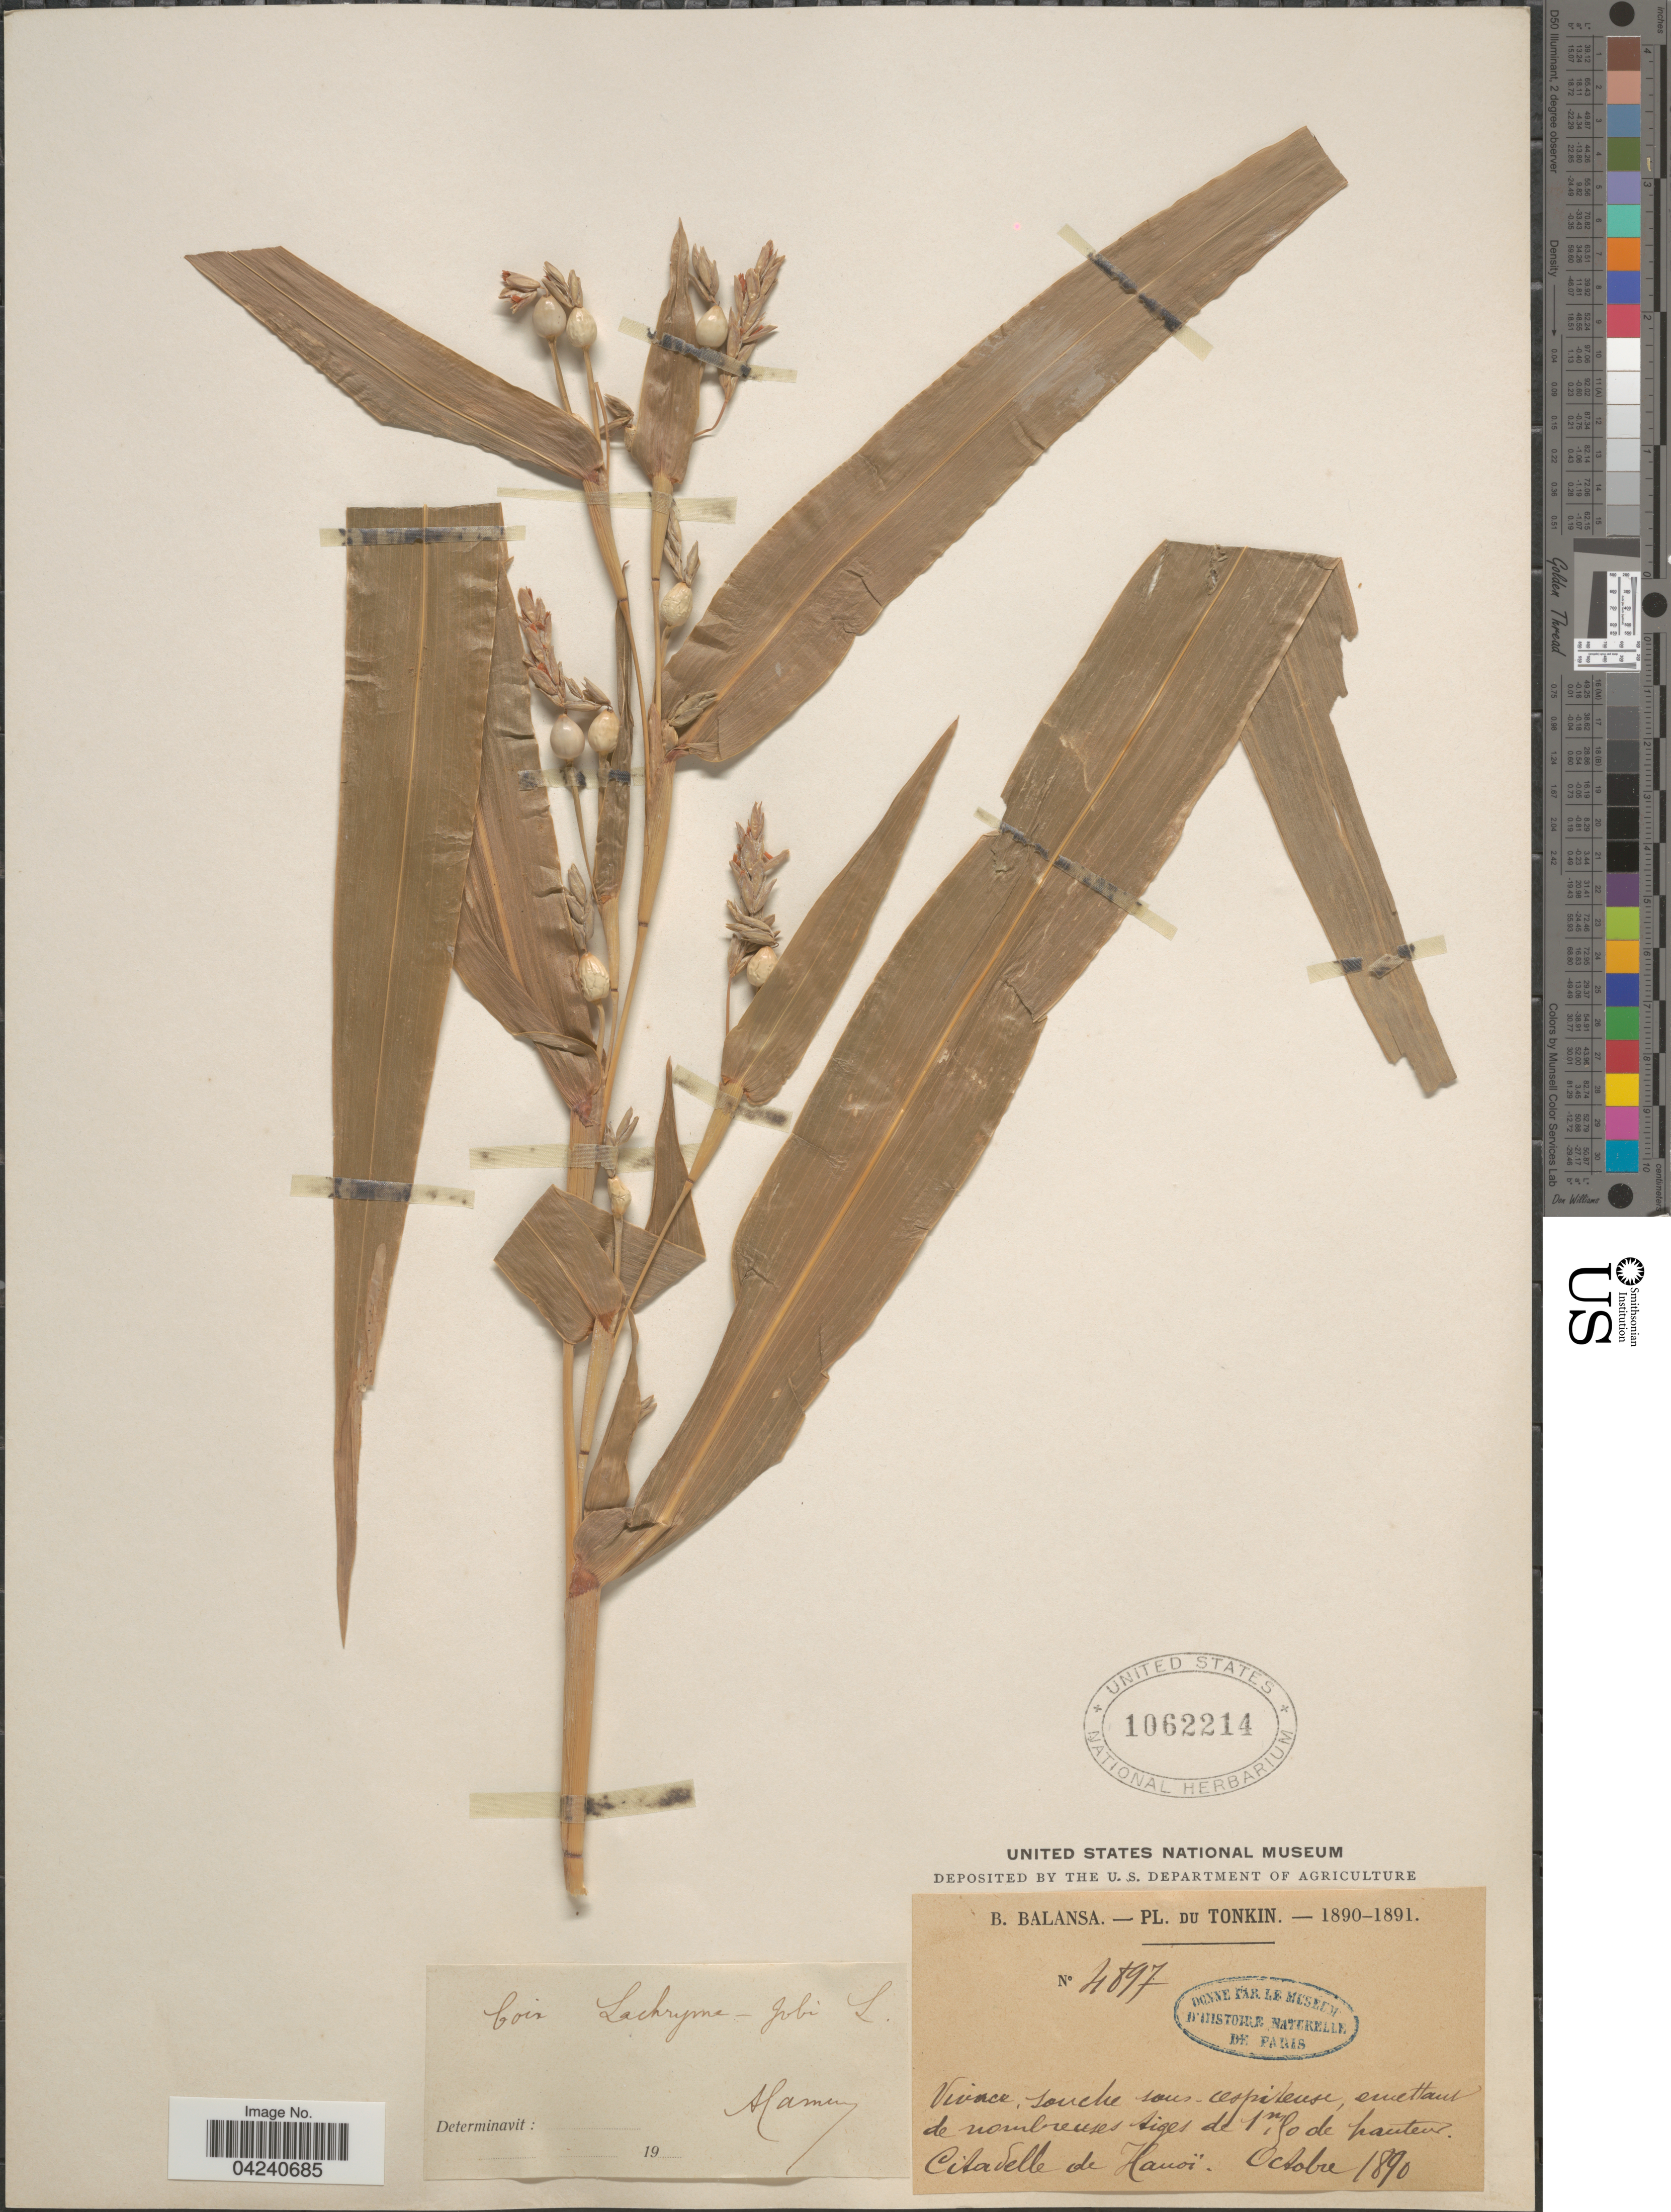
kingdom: Plantae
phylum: Tracheophyta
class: Liliopsida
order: Poales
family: Poaceae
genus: Coix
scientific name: Coix lacryma-jobi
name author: L.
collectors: B. Balansa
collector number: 4897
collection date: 1890-10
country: Vietnam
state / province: Ha Noi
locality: Tonkin. Citadelle de Hanoï.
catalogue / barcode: US 1062214